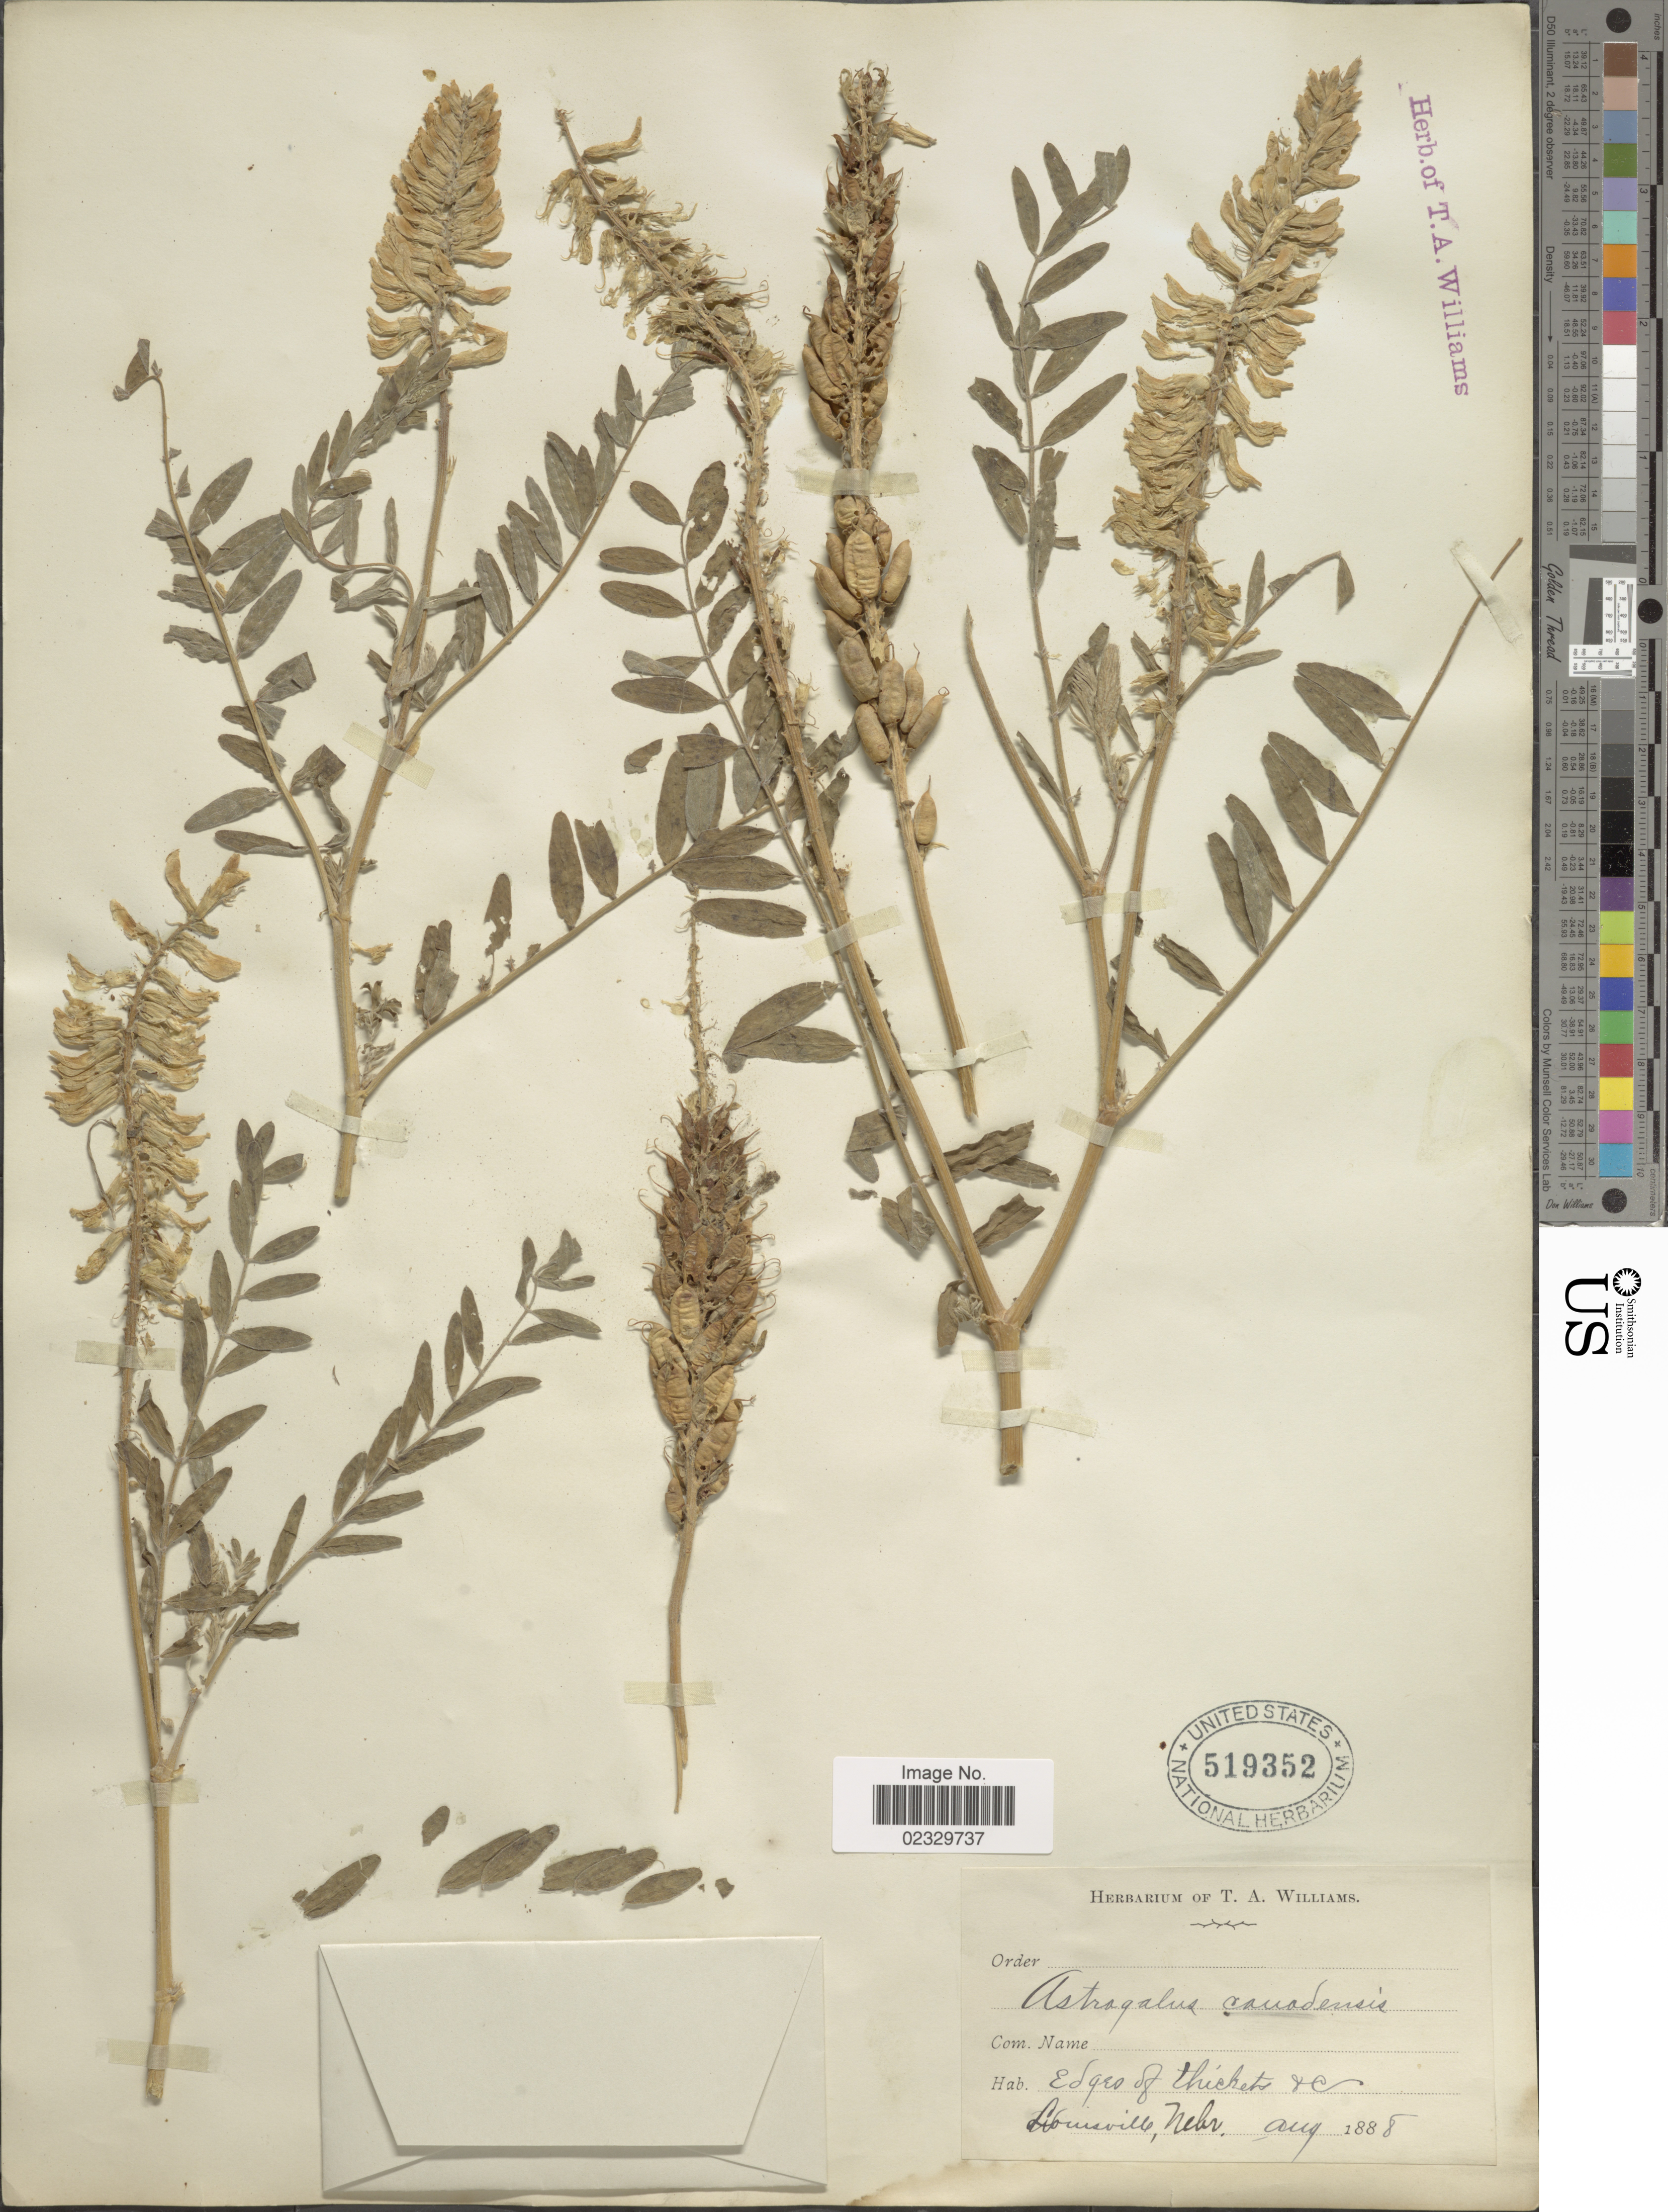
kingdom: Plantae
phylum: Tracheophyta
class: Magnoliopsida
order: Fabales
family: Fabaceae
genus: Astragalus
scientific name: Astragalus canadensis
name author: L.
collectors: ex herb. Thos. A. Williams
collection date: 1888-08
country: United States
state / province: Nebraska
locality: Edges of thickets, Louisville, Nebr.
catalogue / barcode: US 519352